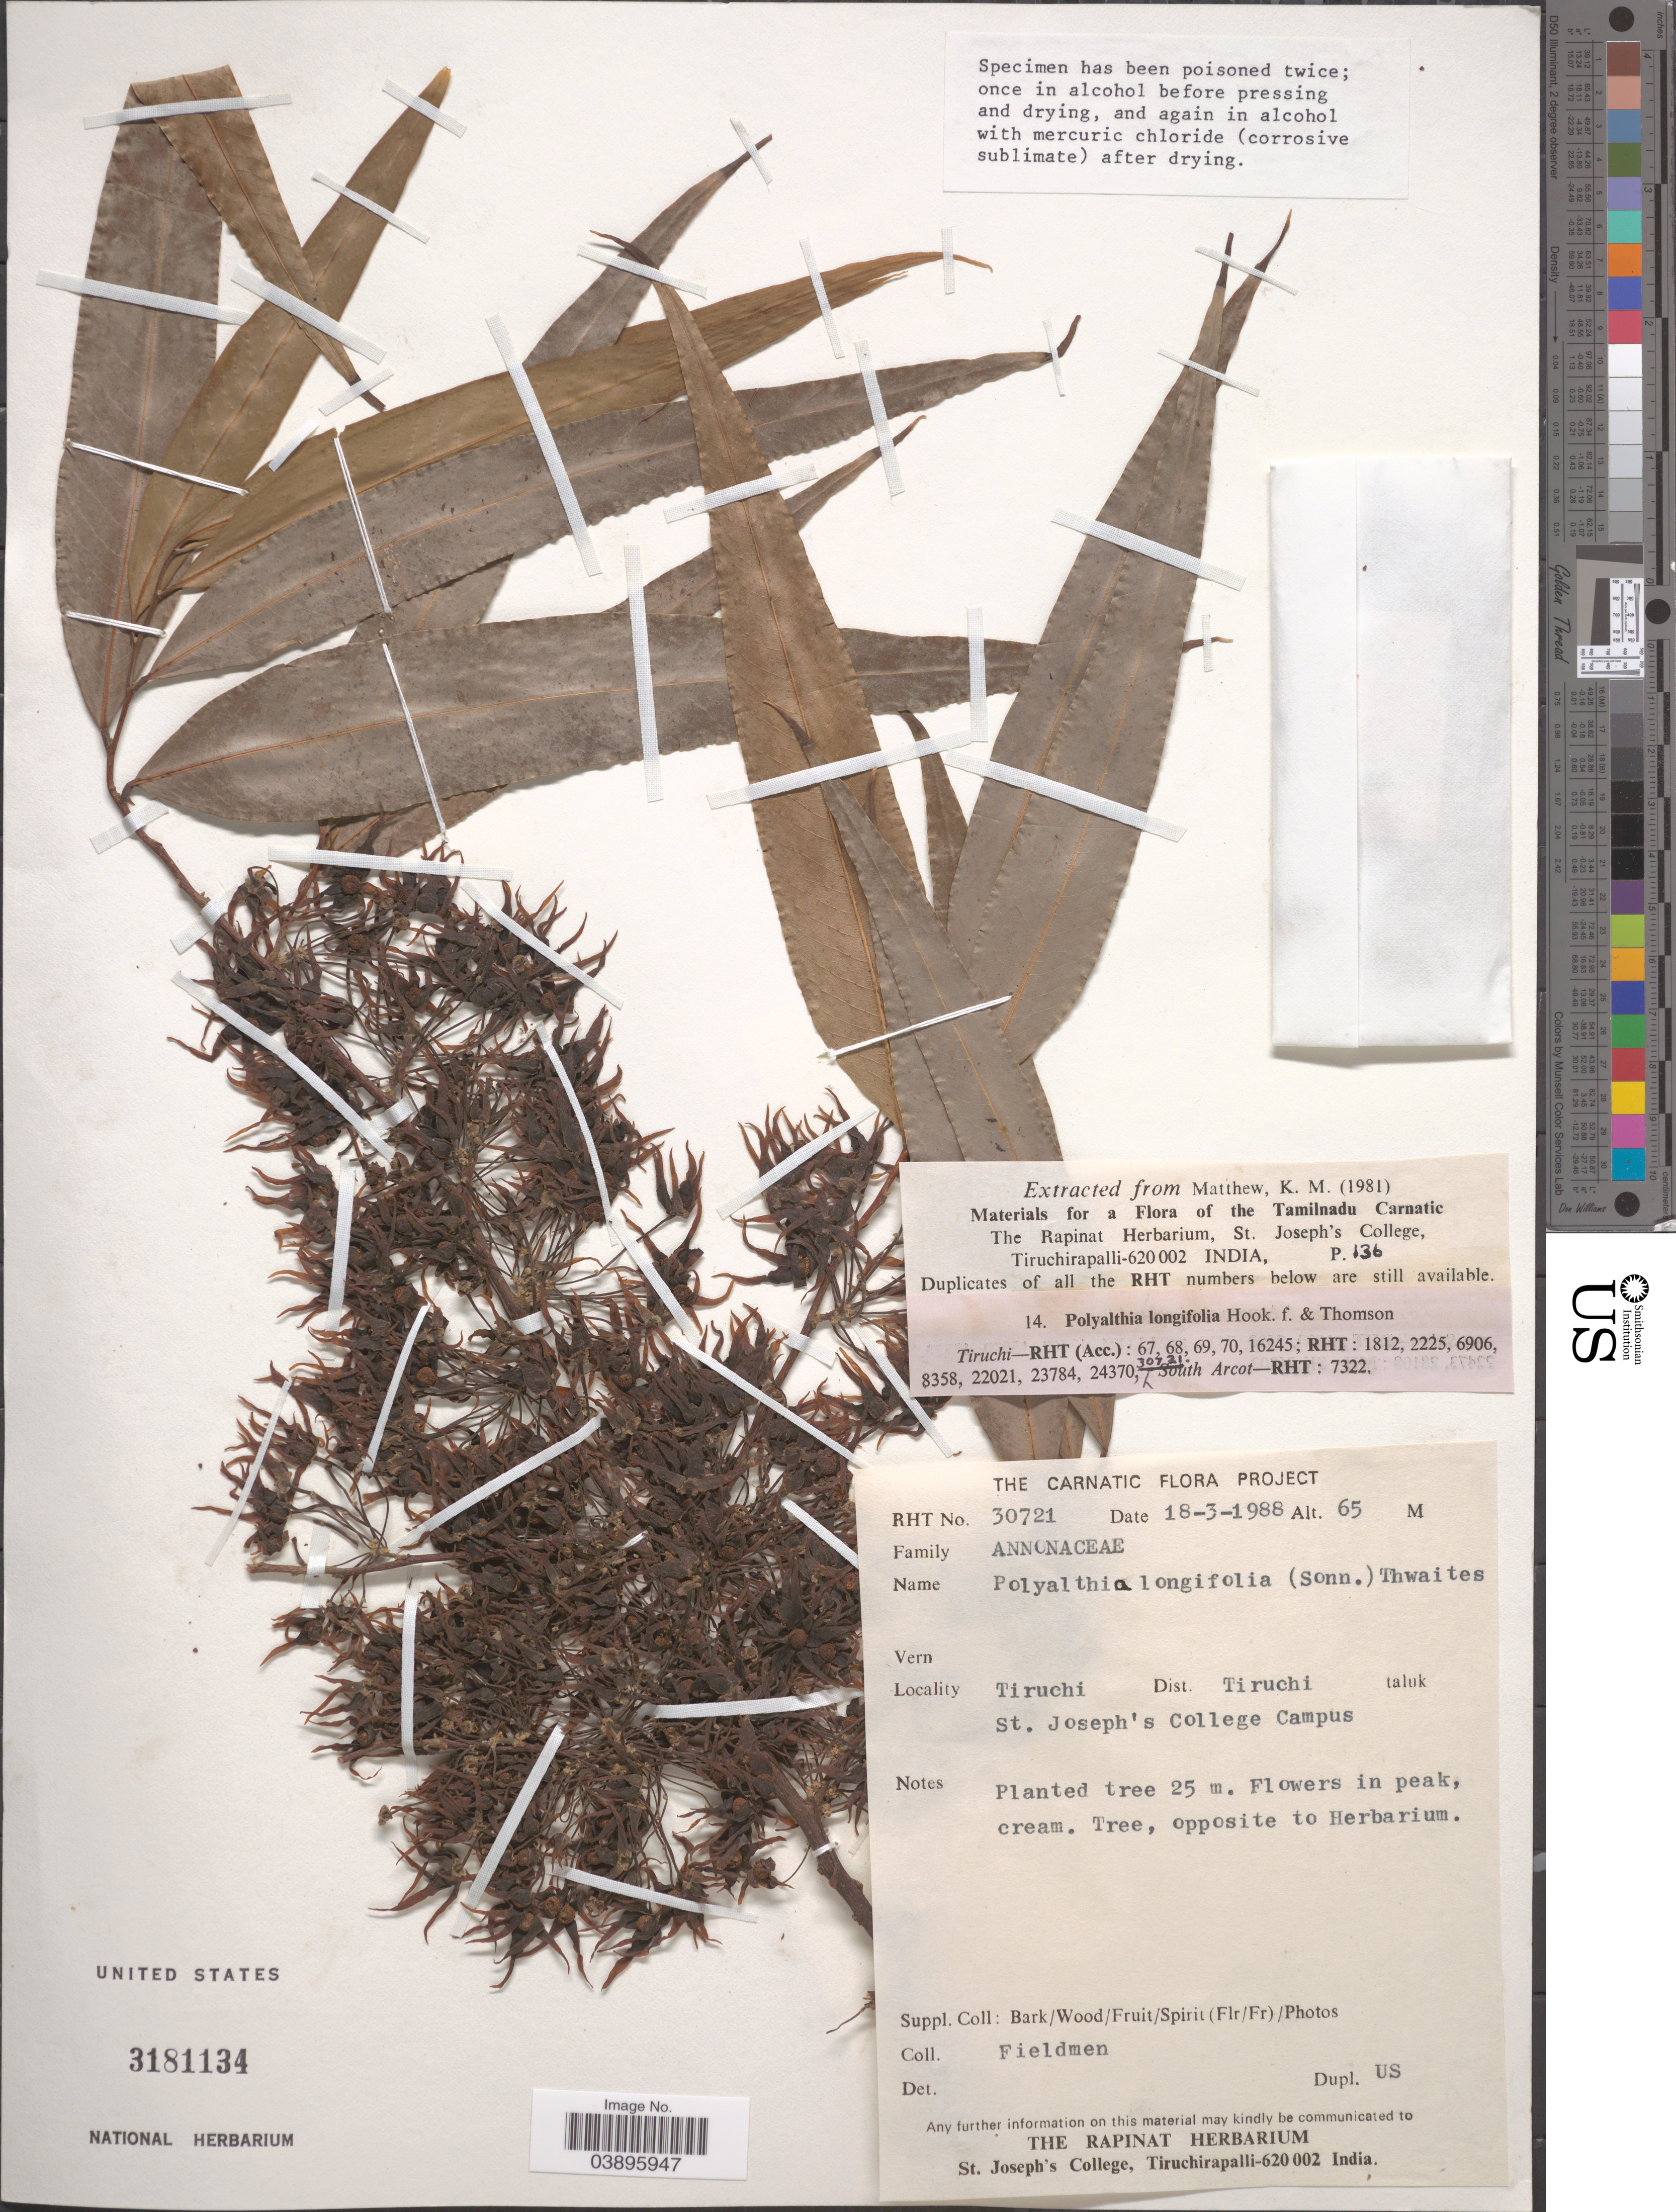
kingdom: Plantae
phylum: Tracheophyta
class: Magnoliopsida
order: Magnoliales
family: Annonaceae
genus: Polyalthia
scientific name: Polyalthia longifolia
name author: (Sonn.) Thwaites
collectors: Fieldmen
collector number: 30721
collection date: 1988-03-18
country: India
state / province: Tamil Nadu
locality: Tiruchi Dist. Tiruchi taluk. St. Joseph's College Campus.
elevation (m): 65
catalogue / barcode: US 3181134